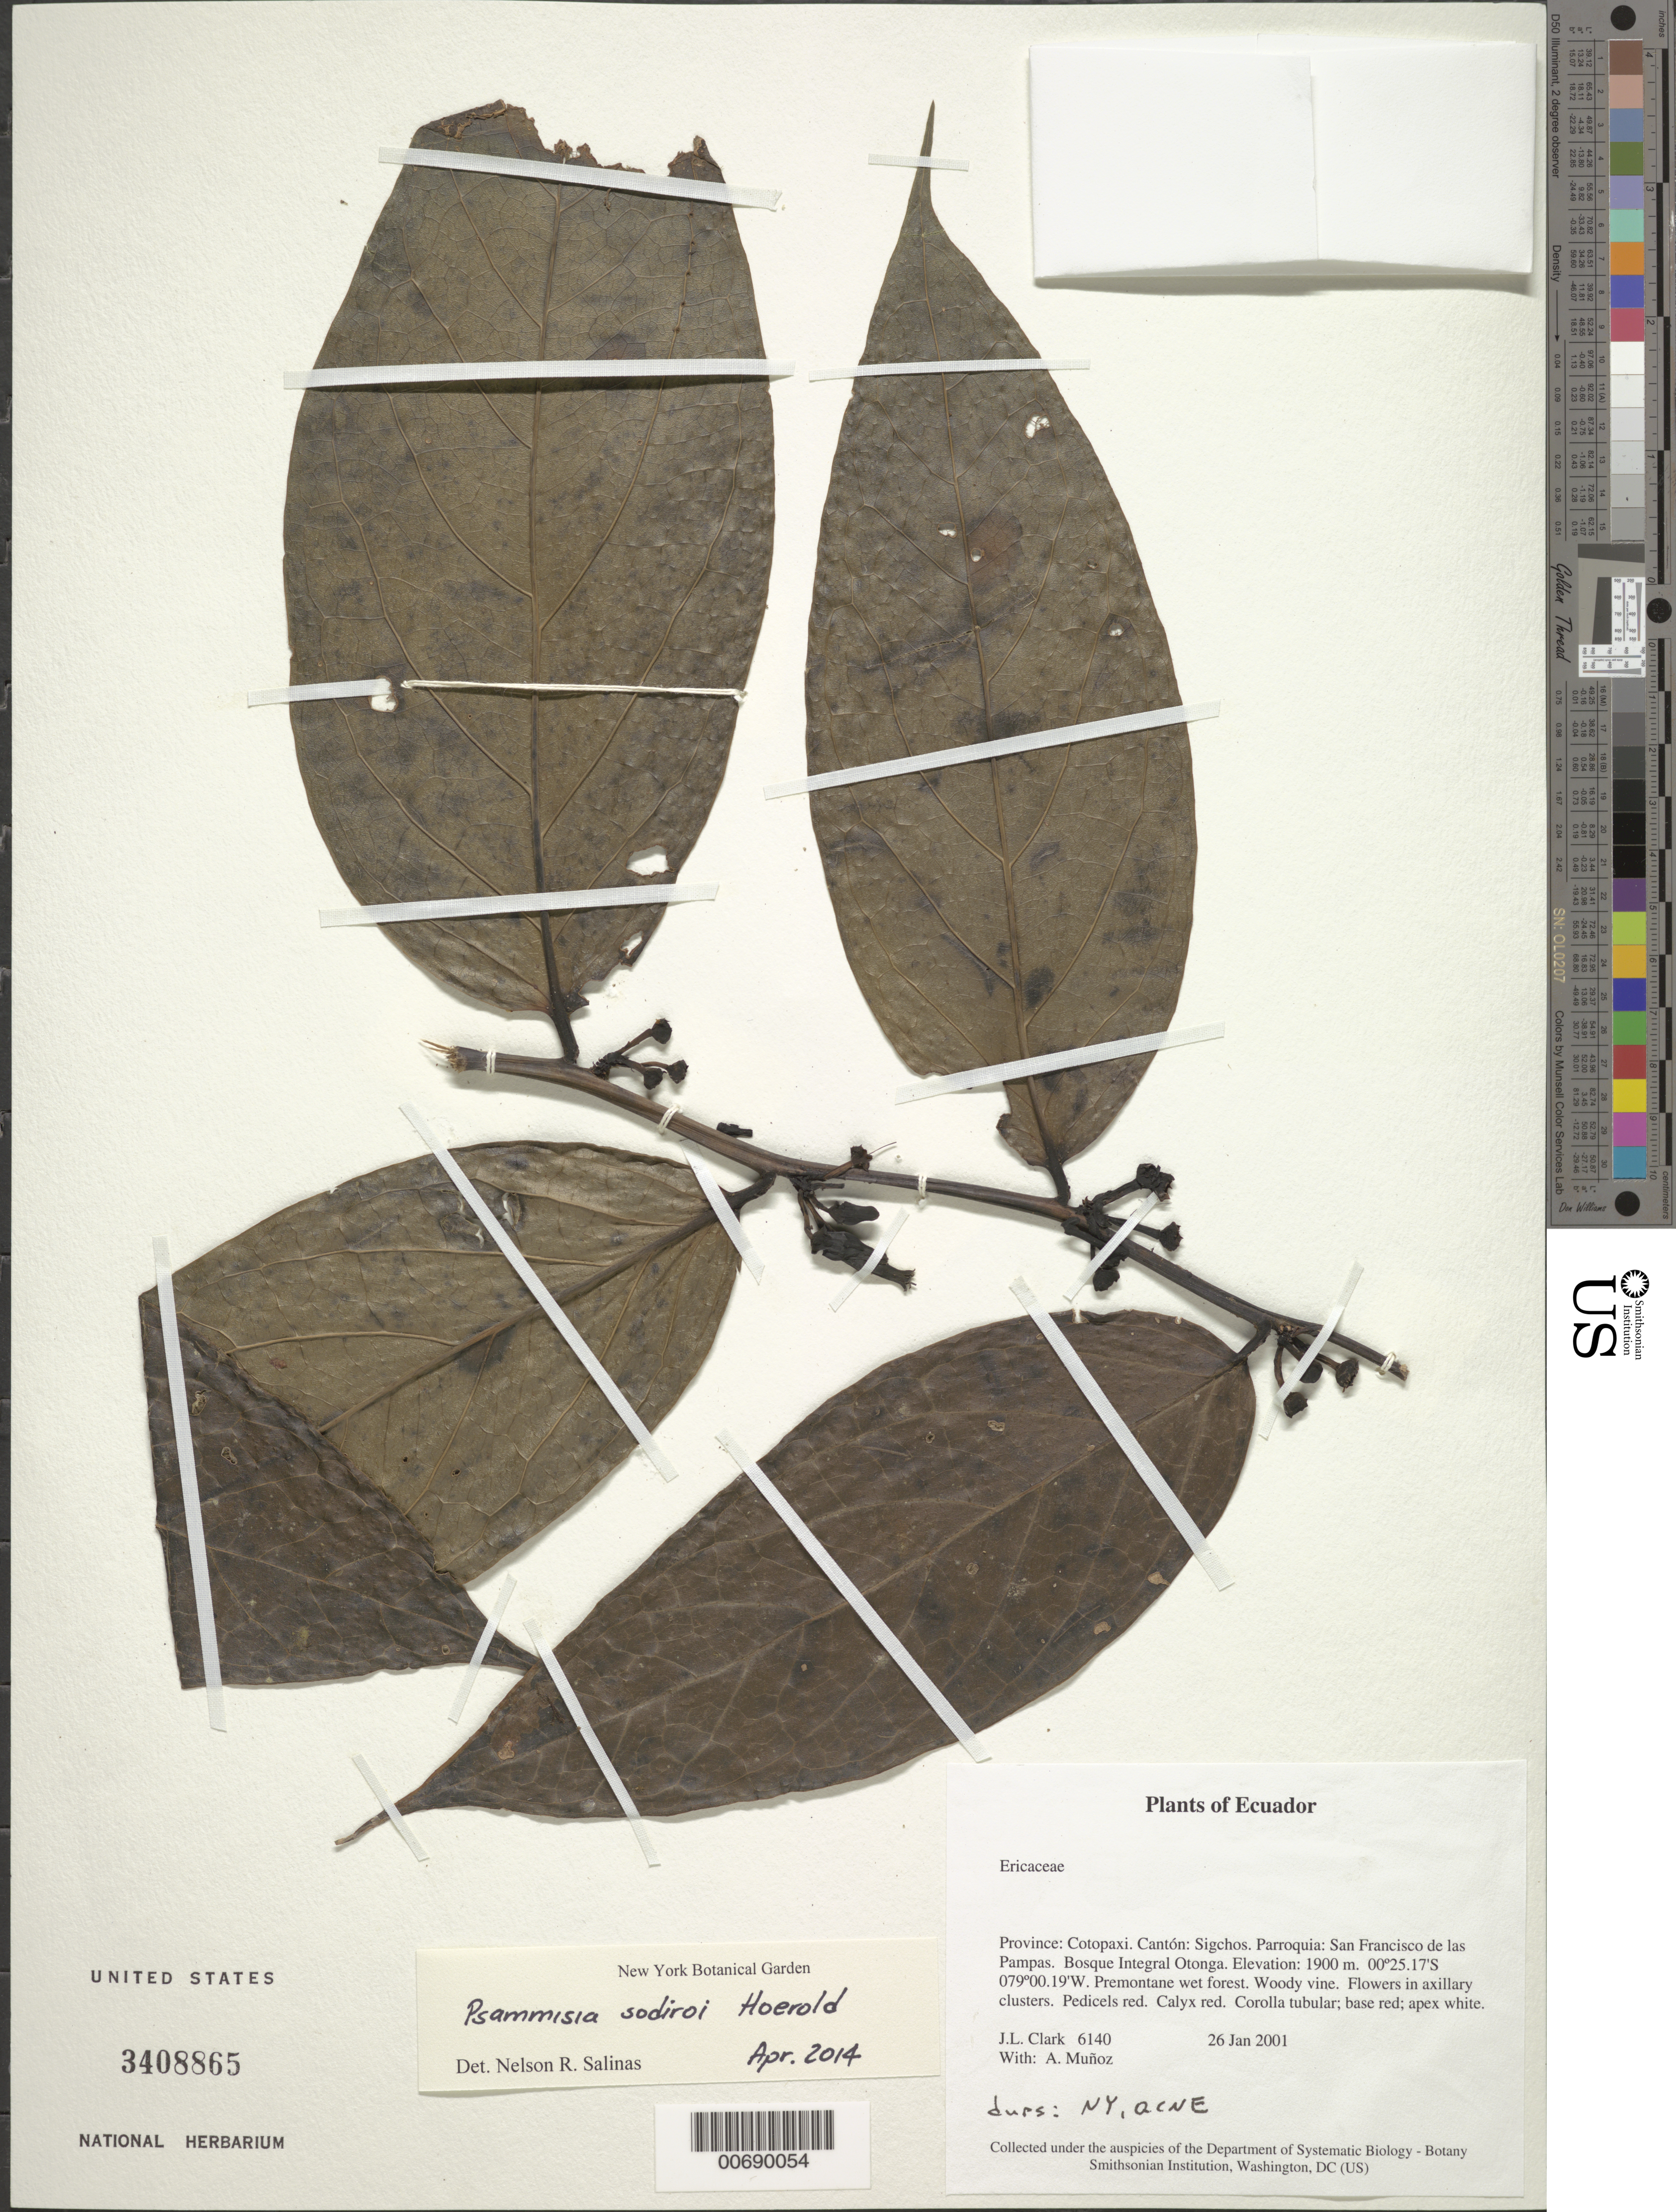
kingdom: Plantae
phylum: Tracheophyta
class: Magnoliopsida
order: Ericales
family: Ericaceae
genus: Psammisia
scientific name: Psammisia sodiroi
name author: Hoerold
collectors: J. L. Clark & A. Muñoz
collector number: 6140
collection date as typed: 26 Jan 2001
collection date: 2001-01-26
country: Ecuador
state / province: Cotopaxi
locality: Sigchos. Parroquia: San Francisco de las Pampas. Bosque Integral Otonga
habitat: Premontane wet forest.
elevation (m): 1900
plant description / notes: NY, QCNE, US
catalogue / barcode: US 3408865